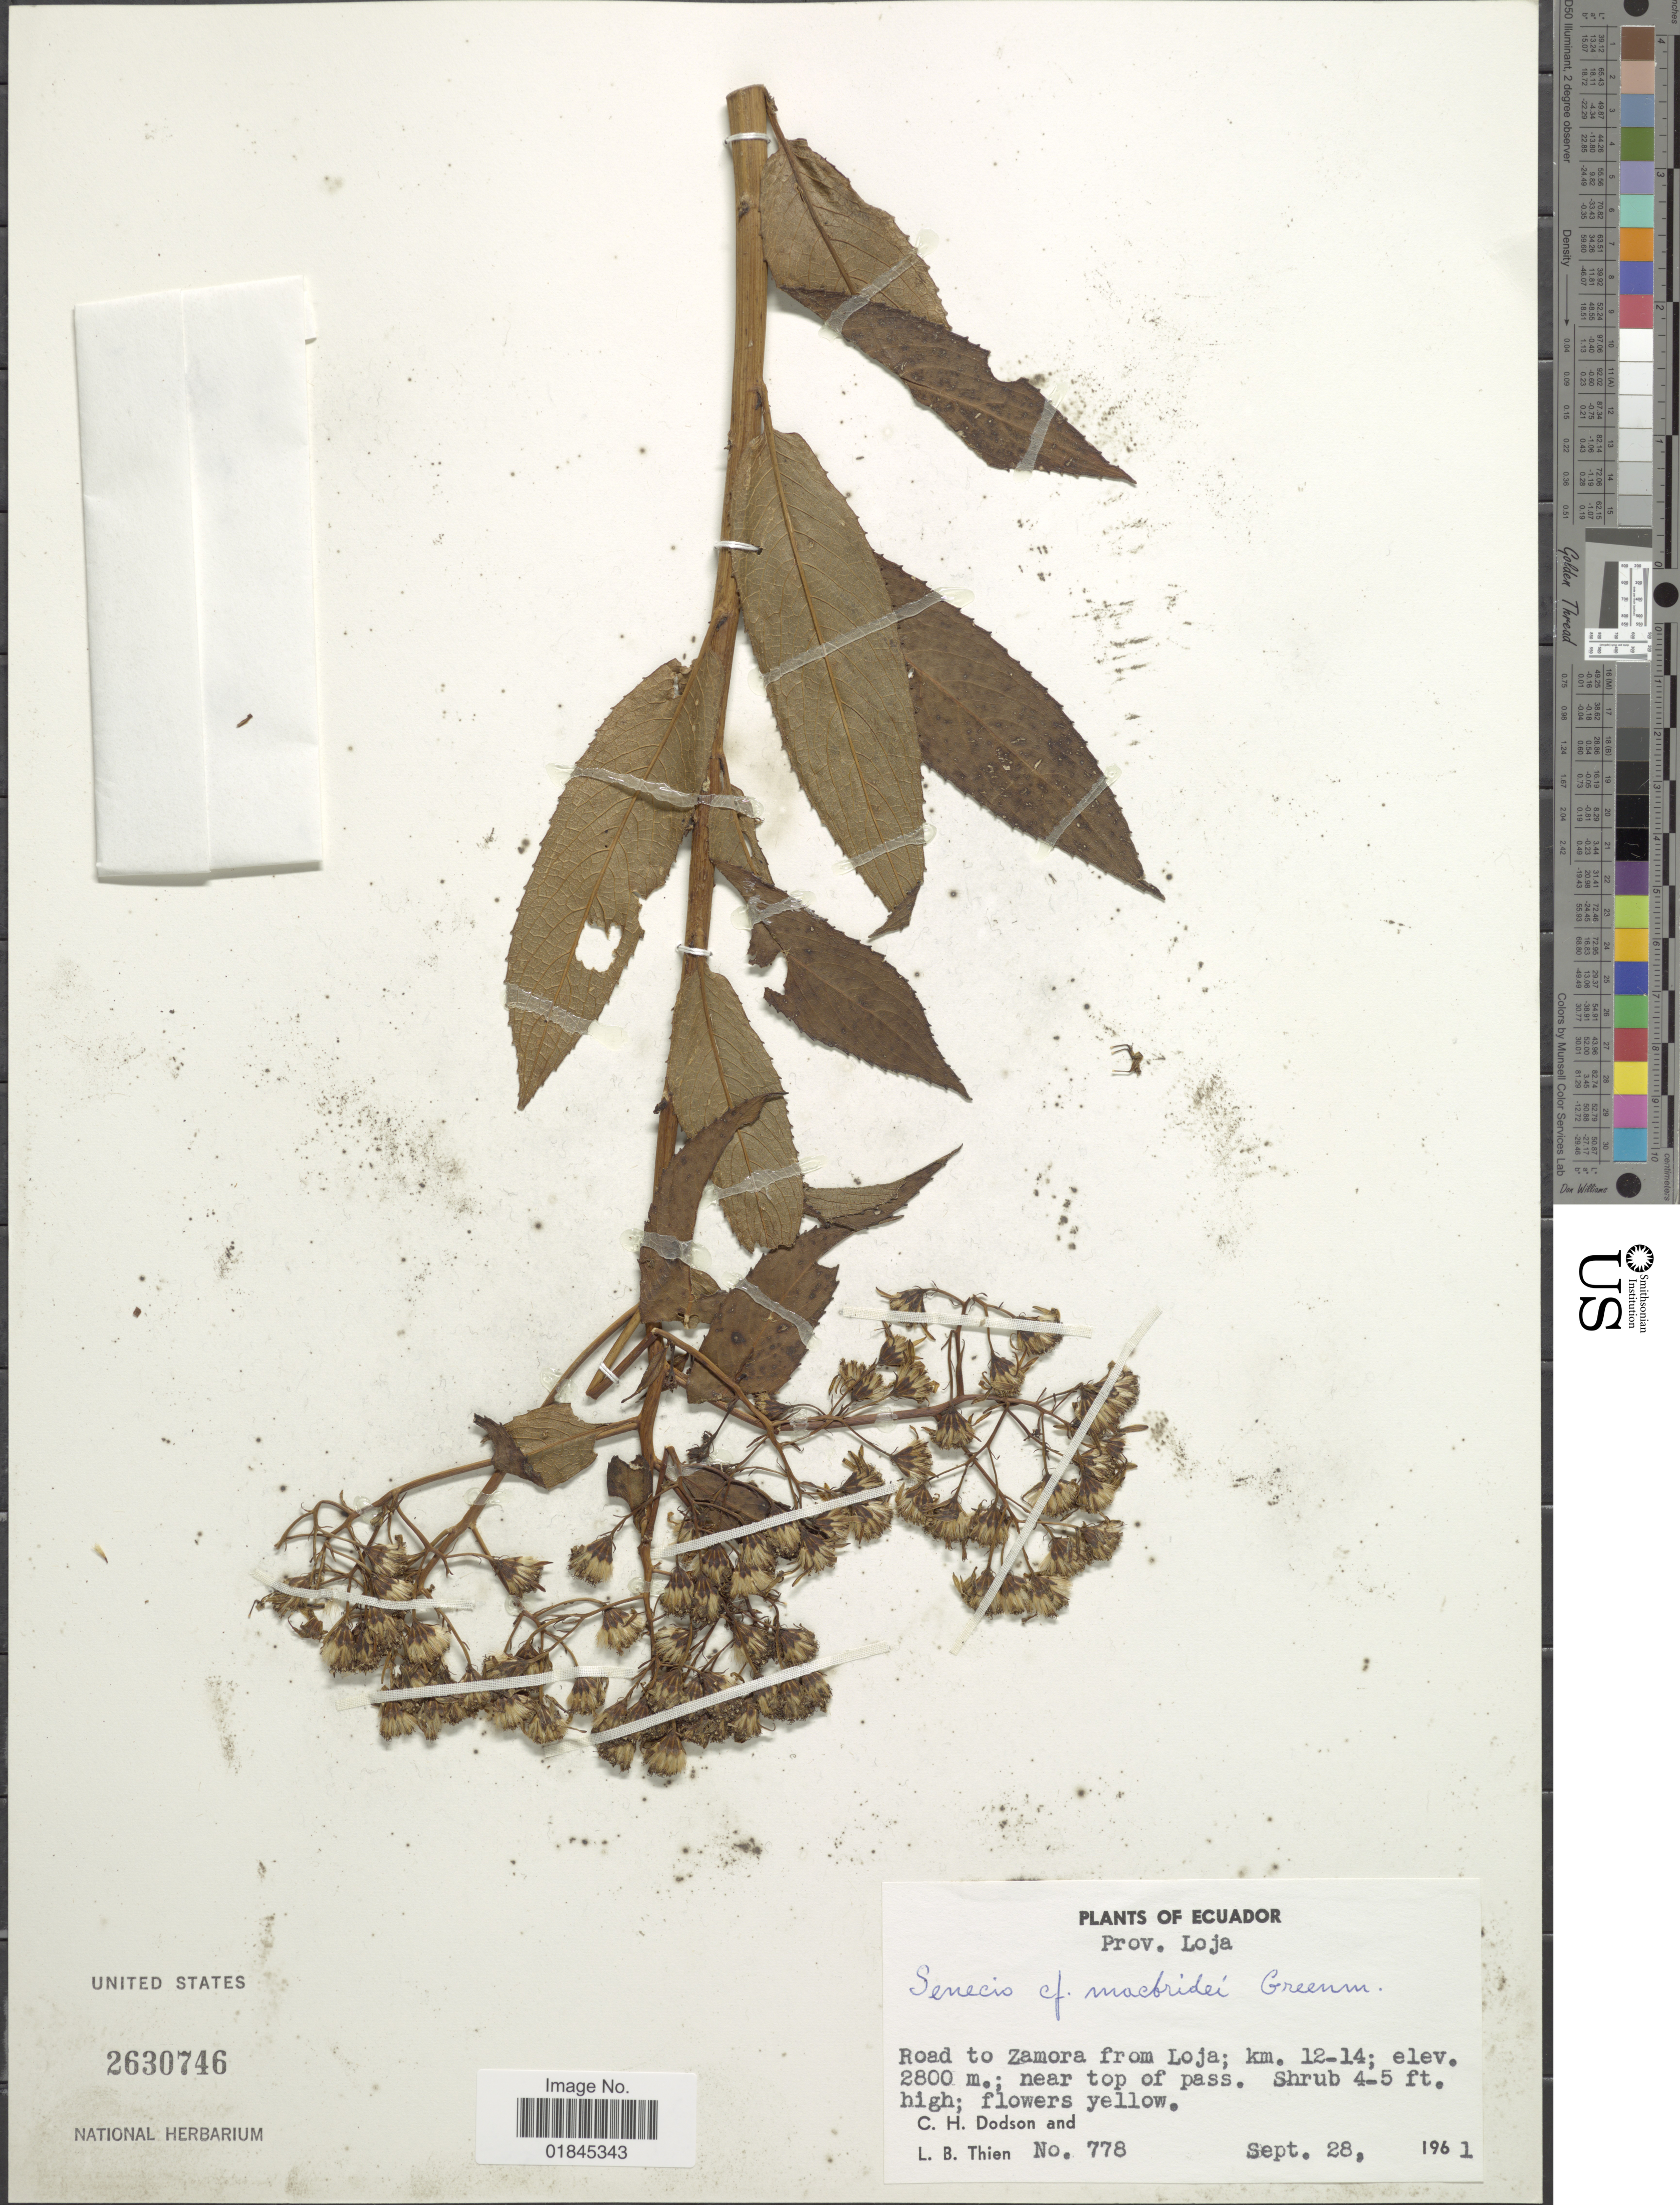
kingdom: Plantae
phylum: Tracheophyta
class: Magnoliopsida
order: Asterales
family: Asteraceae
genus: Pentacalia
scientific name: Pentacalia dodsonii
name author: H. Rob. & Cuatrec.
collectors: C. H. Dodson & L. Thien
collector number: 778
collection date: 1961-09-28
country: Ecuador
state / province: Loja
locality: Prov. Loja. Road to Zamora from Loja; km. 12-14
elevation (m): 2800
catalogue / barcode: US 2630746